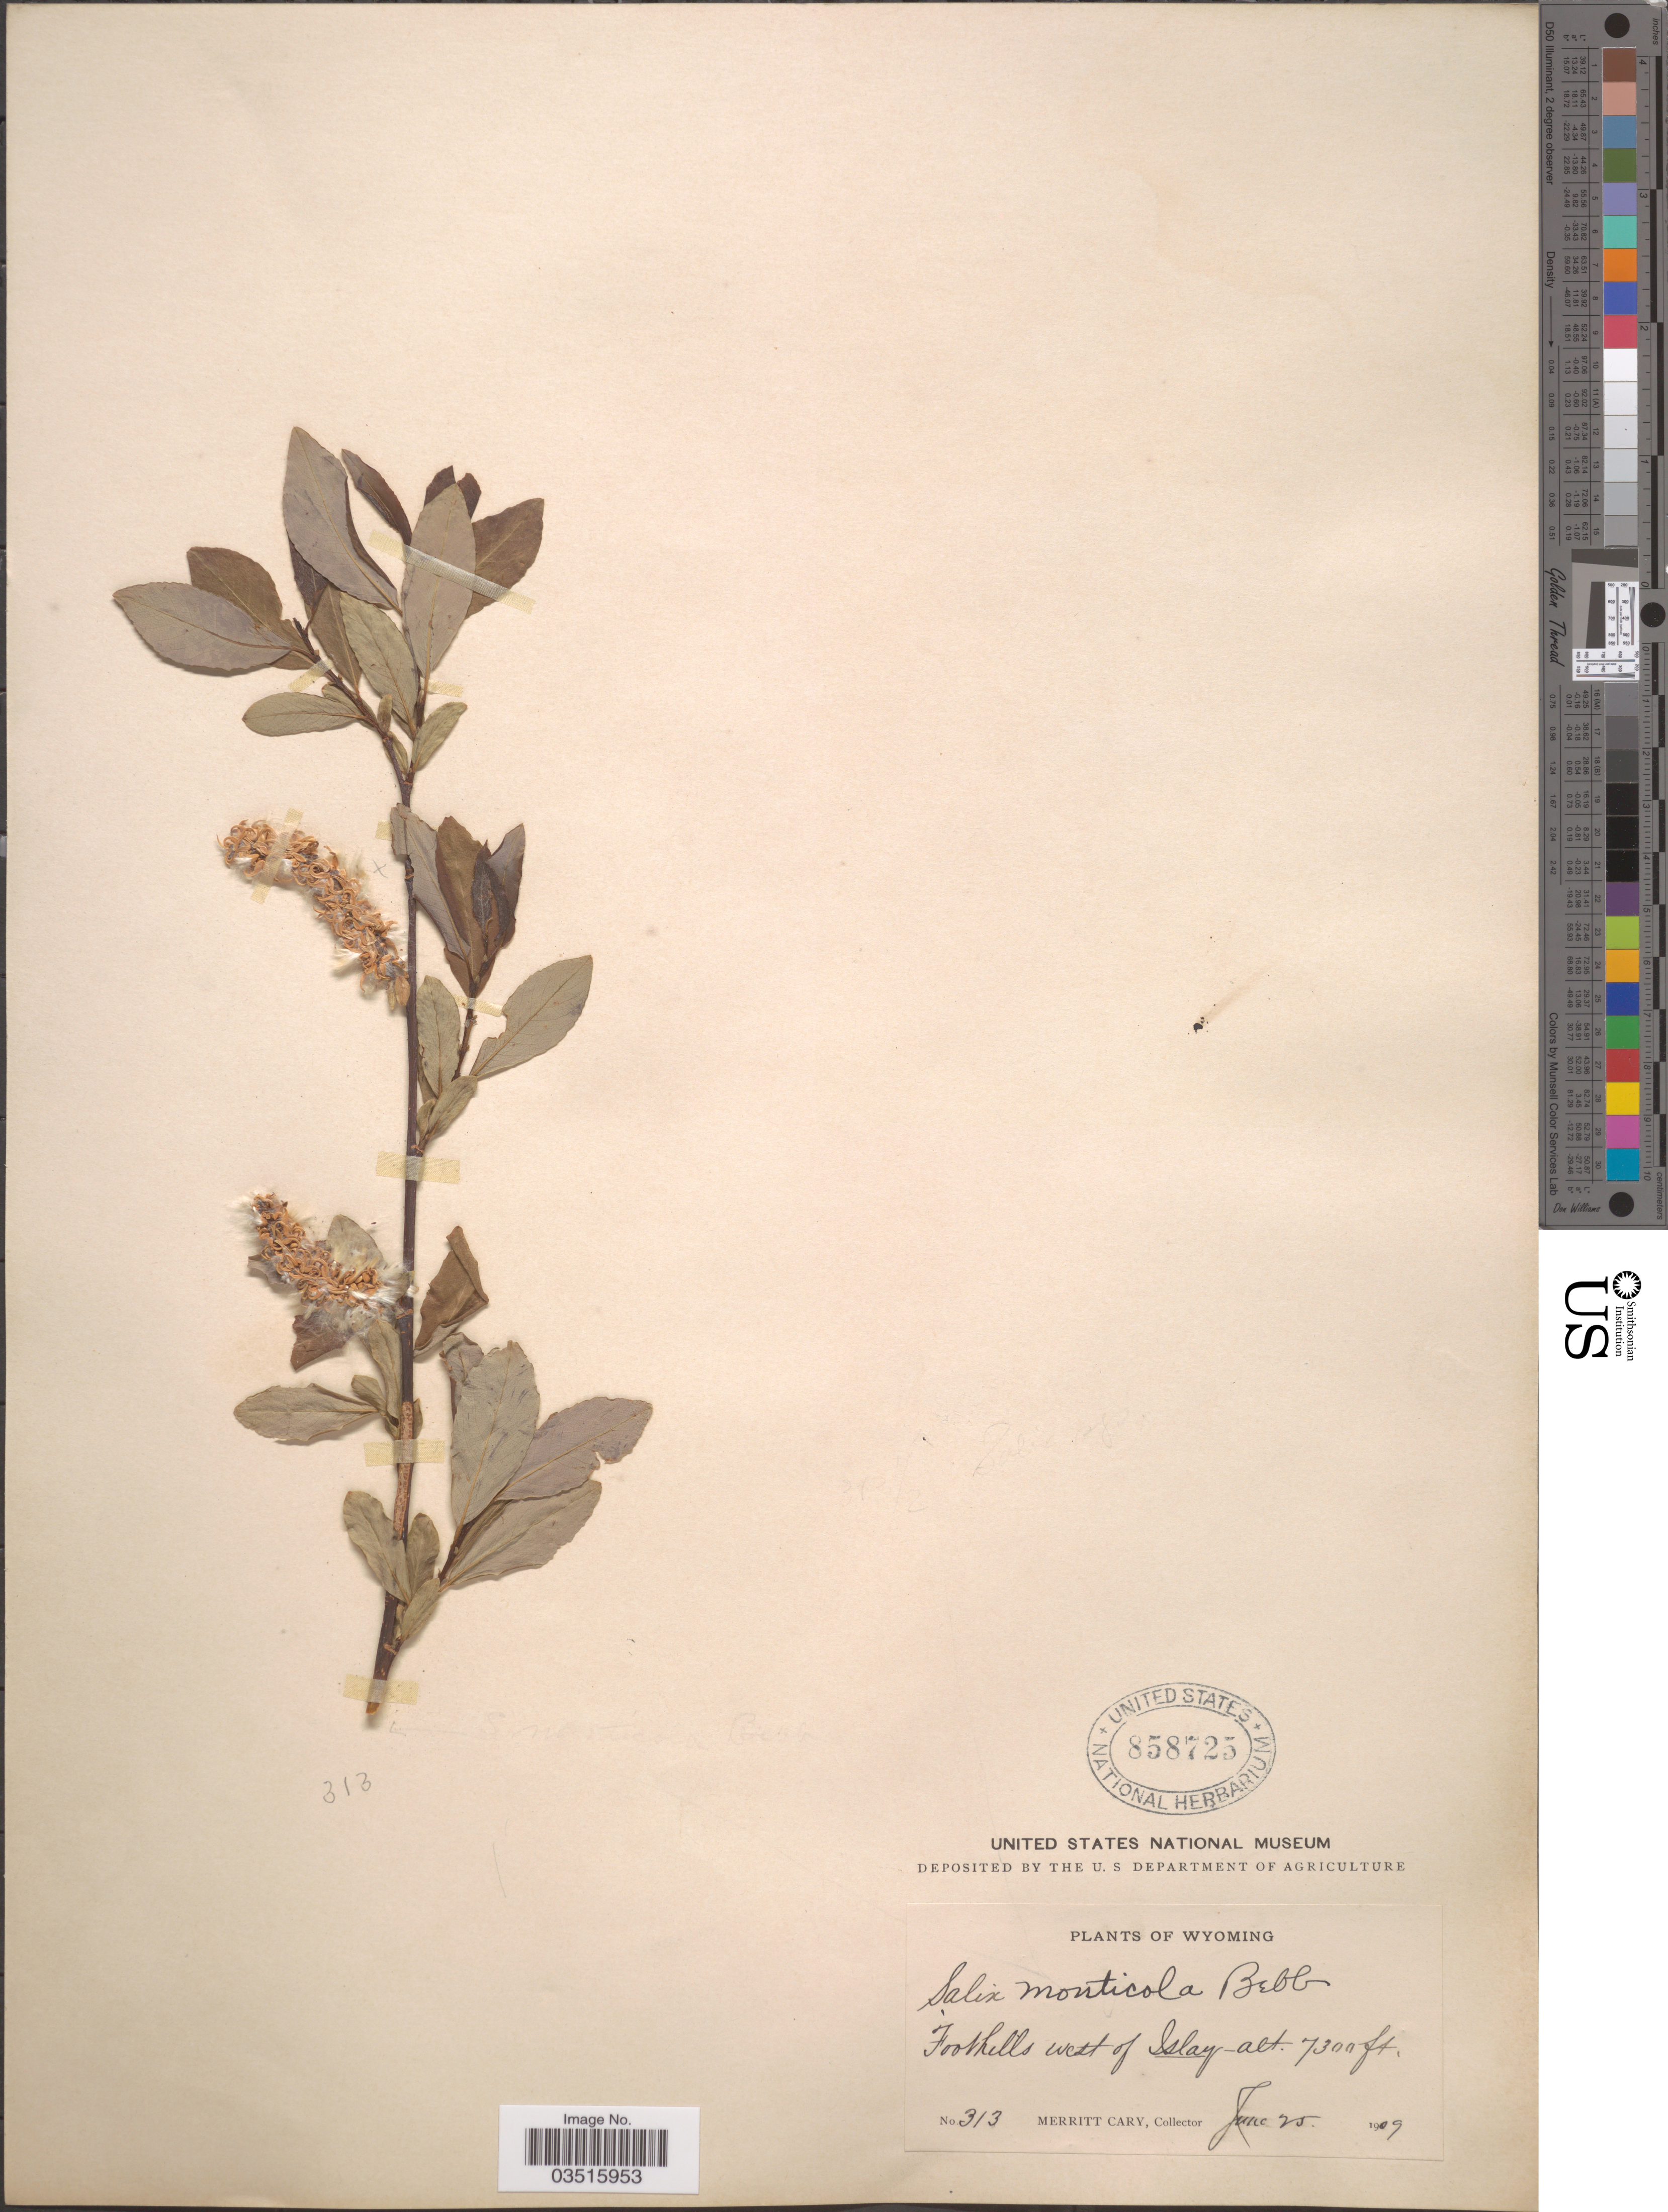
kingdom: Plantae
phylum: Tracheophyta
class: Magnoliopsida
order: Malpighiales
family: Salicaceae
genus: Salix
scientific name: Salix monticola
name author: Bebb.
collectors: M. Cary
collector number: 313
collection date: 1909-06-25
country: United States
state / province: Wyoming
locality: Foothills west of Islay.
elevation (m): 2225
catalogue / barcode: US 858725